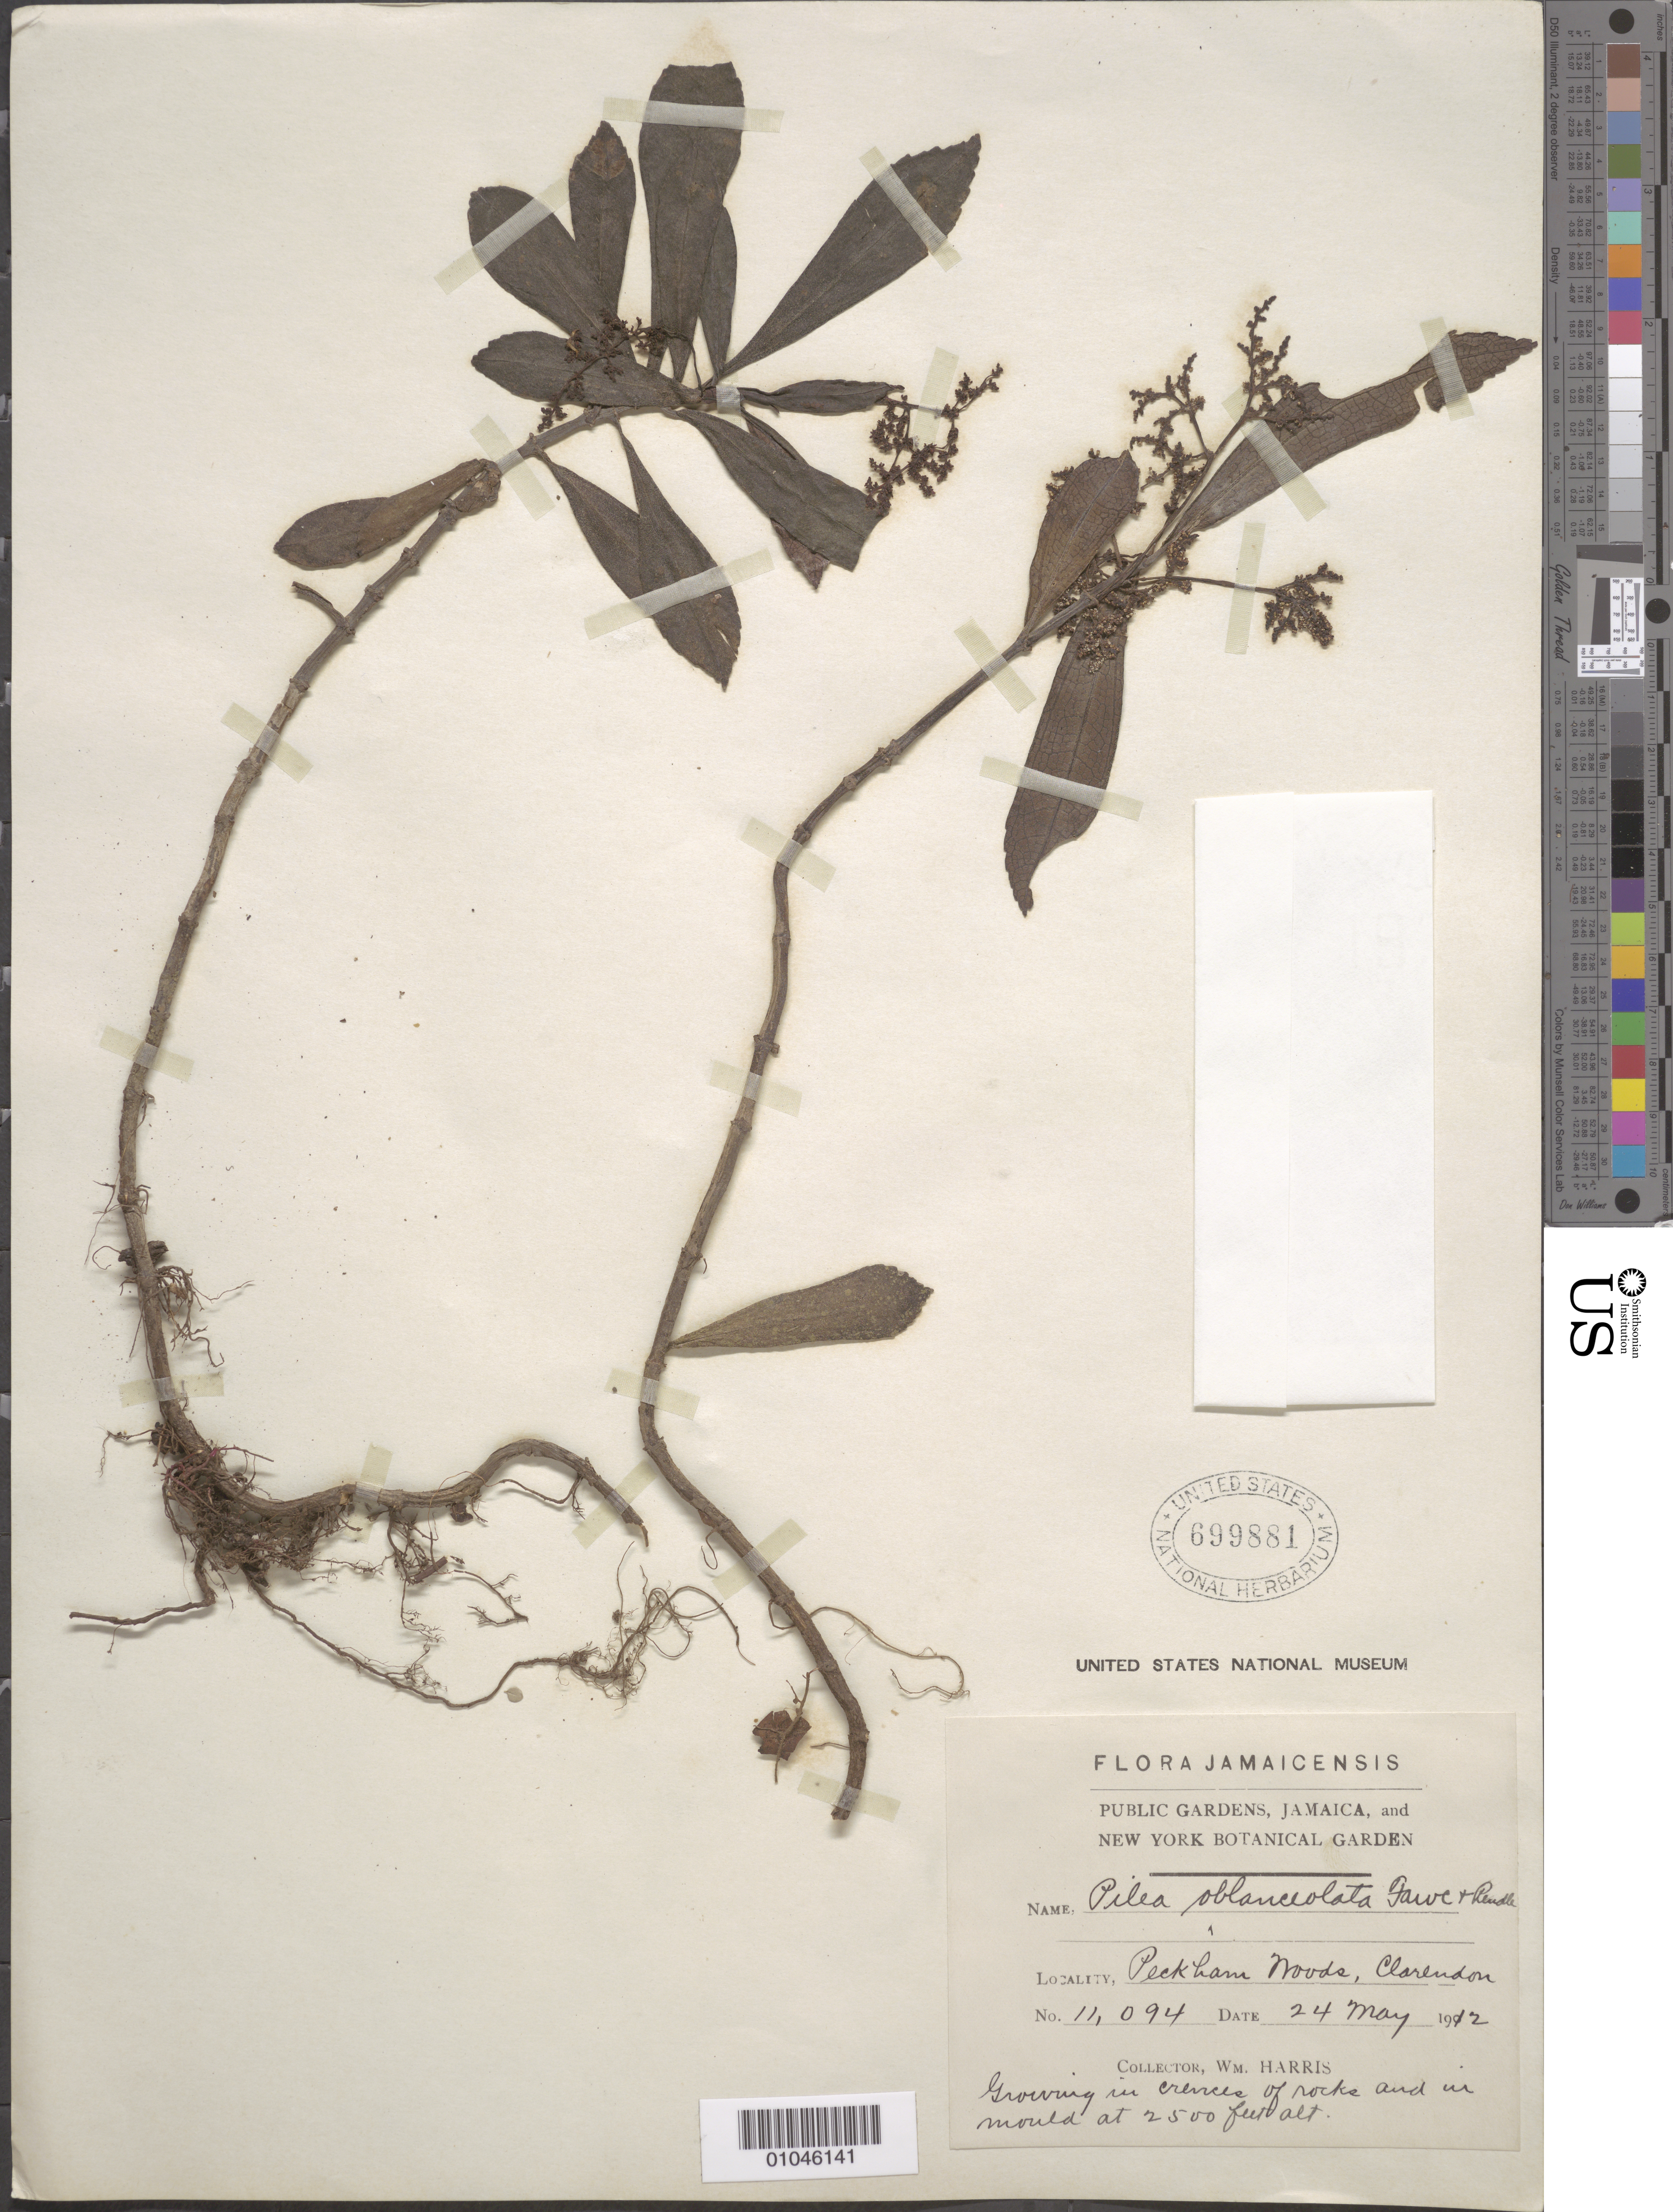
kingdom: Plantae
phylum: Tracheophyta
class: Magnoliopsida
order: Rosales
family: Urticaceae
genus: Pilea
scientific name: Pilea oblanceolata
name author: Fawc. & Rendle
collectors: W. Harris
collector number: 11094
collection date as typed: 24 May 1912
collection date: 1912-05-24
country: Jamaica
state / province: Clarendon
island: Jamaica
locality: Peckham Woods, Claredon. Growing in crevices of rocks and in mold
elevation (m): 762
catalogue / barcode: US 699881